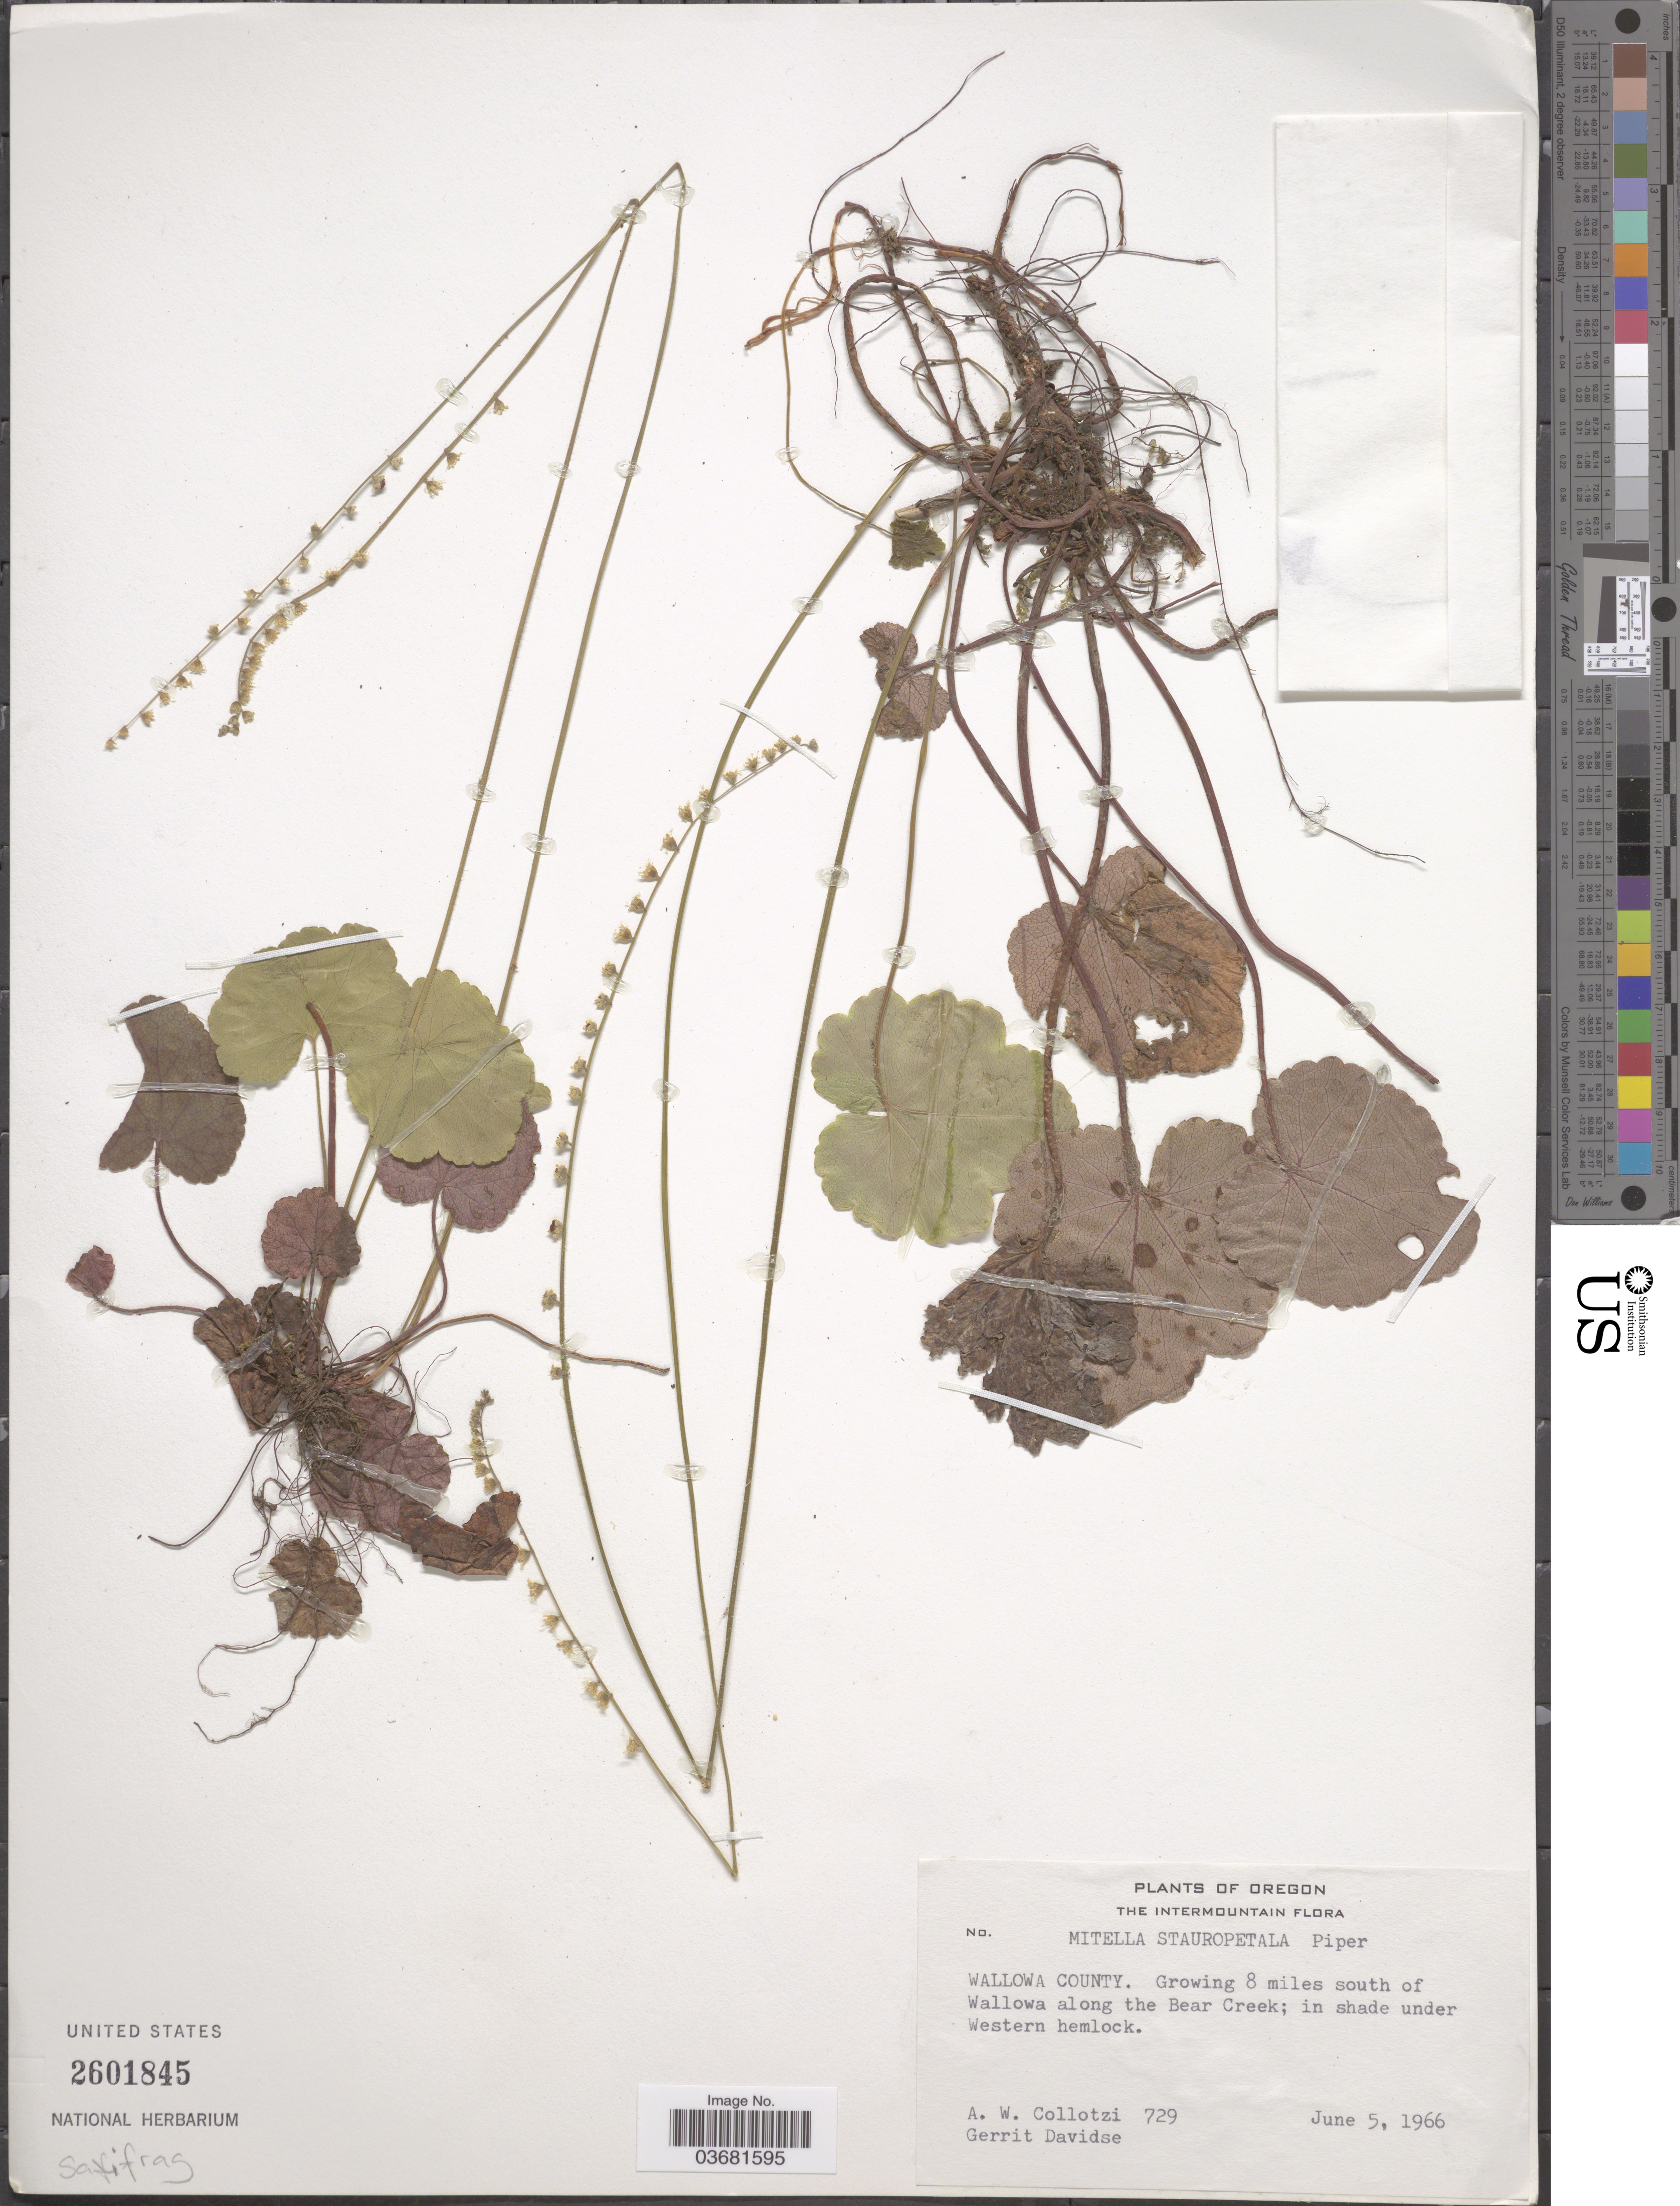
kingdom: Plantae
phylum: Tracheophyta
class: Magnoliopsida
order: Saxifragales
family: Saxifragaceae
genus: Mitella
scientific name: Mitella stauropetala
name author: Piper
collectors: A. W. Collotzi & G. Davidse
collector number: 729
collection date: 1966-06-05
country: United States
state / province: Oregon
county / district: Wallowa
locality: Wallowa County. Growing 8 miles south of Wallowa along the Bear Creek; in shade under Western hemlock.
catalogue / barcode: US 2601845